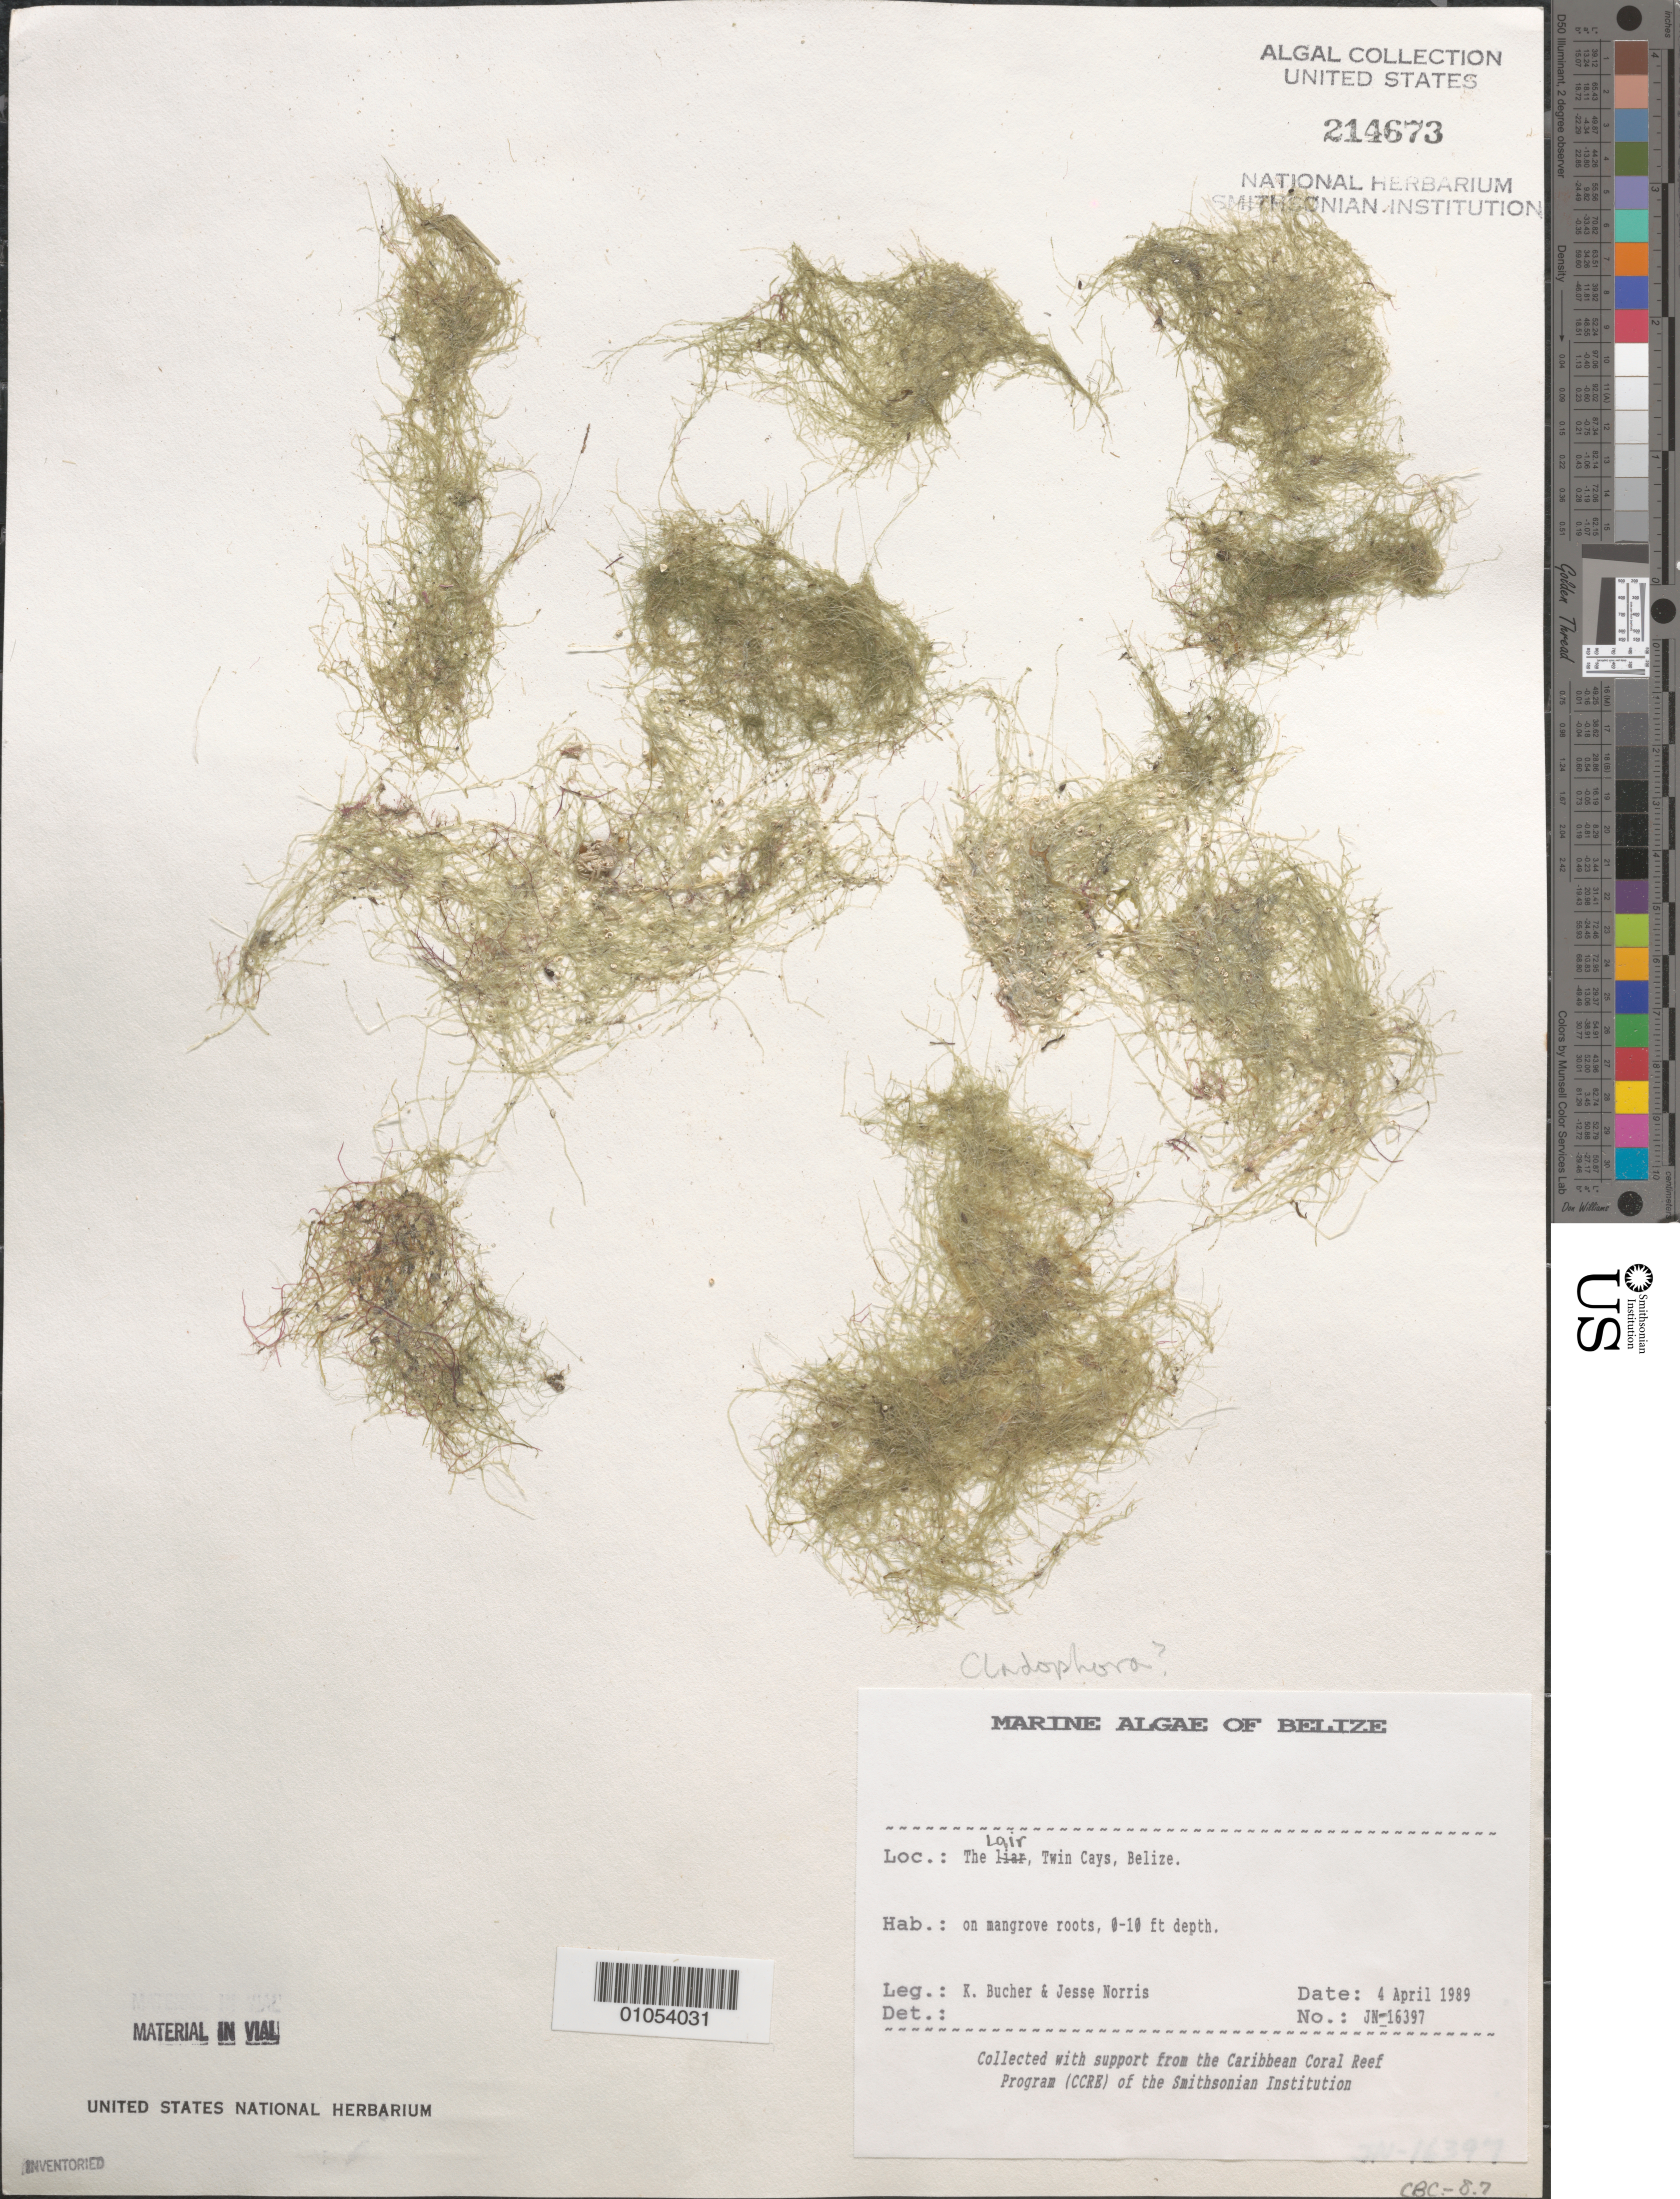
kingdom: Plantae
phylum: Chlorophyta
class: Ulvophyceae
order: Cladophorales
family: Cladophoraceae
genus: Cladophora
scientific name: Cladophora sp.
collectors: K. E. Bucher & J. A. Norris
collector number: JN-16397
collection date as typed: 04 Apr 1989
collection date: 1989-04-04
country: Belize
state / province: Stann Creek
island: Twin Cays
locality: The Lair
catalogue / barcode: US 214673